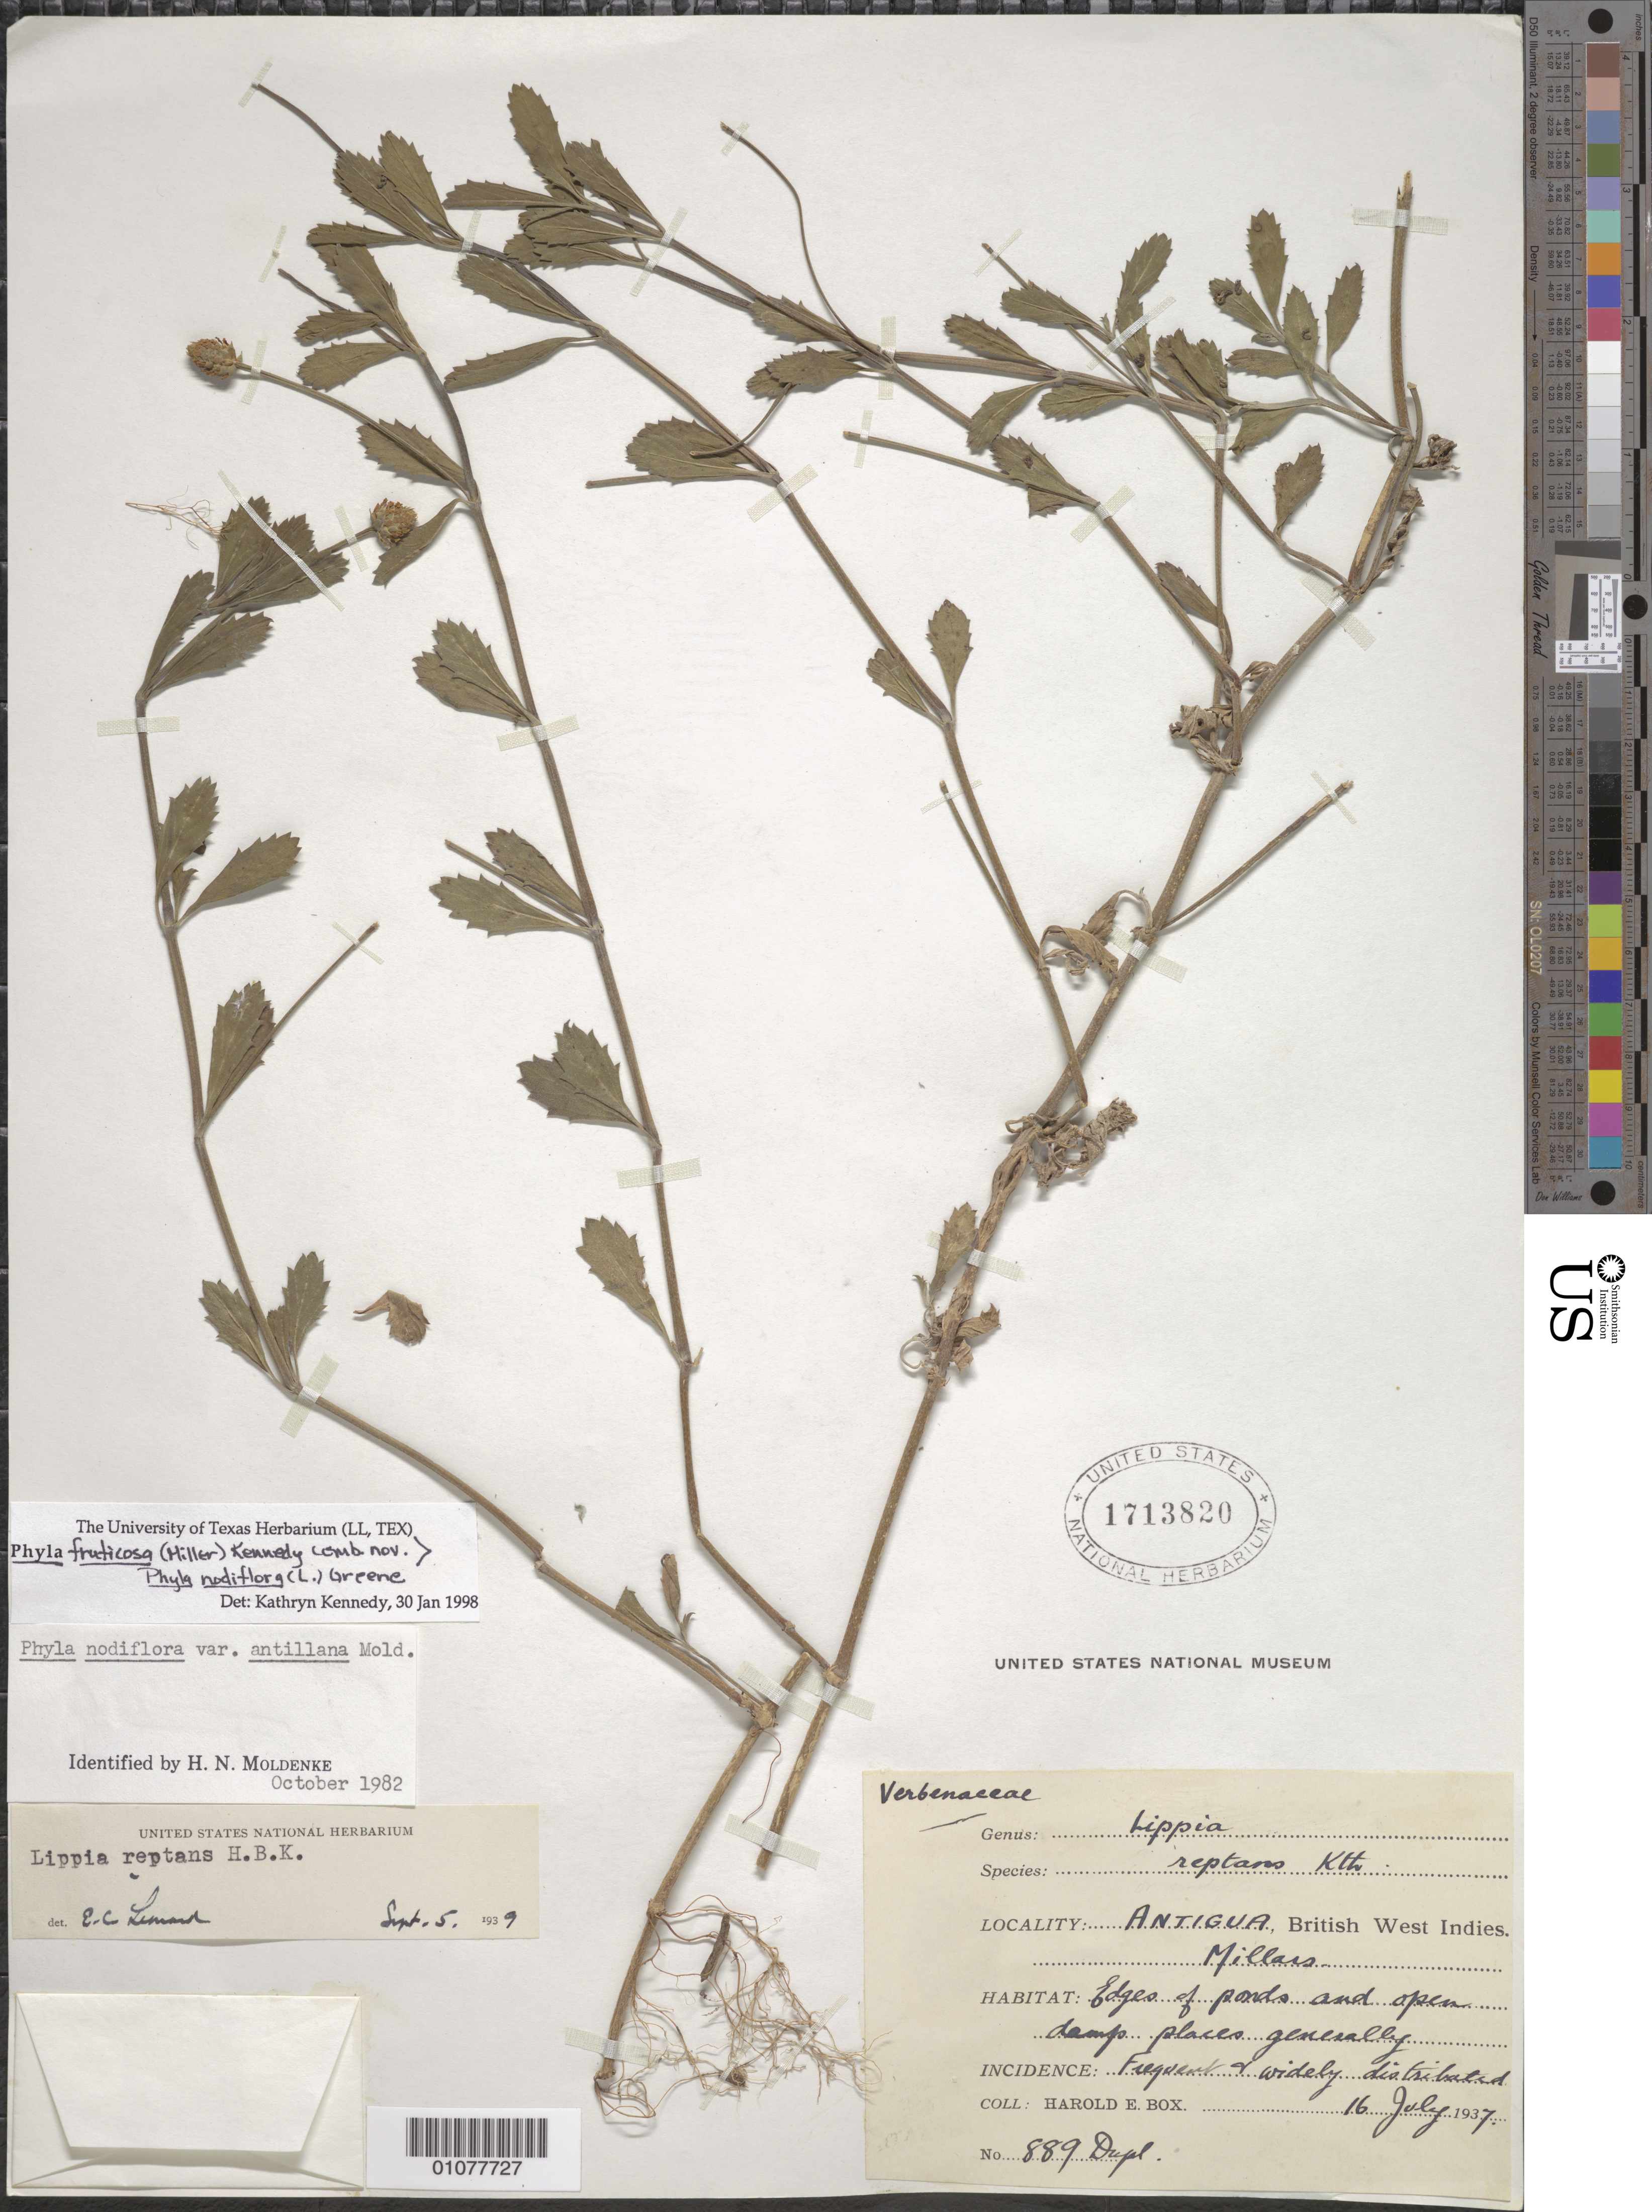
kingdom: Plantae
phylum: Tracheophyta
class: Magnoliopsida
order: Lamiales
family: Verbenaceae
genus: Phyla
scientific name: Phyla nodiflora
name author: (L.) Greene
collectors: H. E. Box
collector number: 889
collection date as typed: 16 Jul 1937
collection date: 1937-07-16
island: Antigua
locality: Millars.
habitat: Edges of ponds and open damp places generally. Frequent and widely distributed.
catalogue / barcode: US 1713820